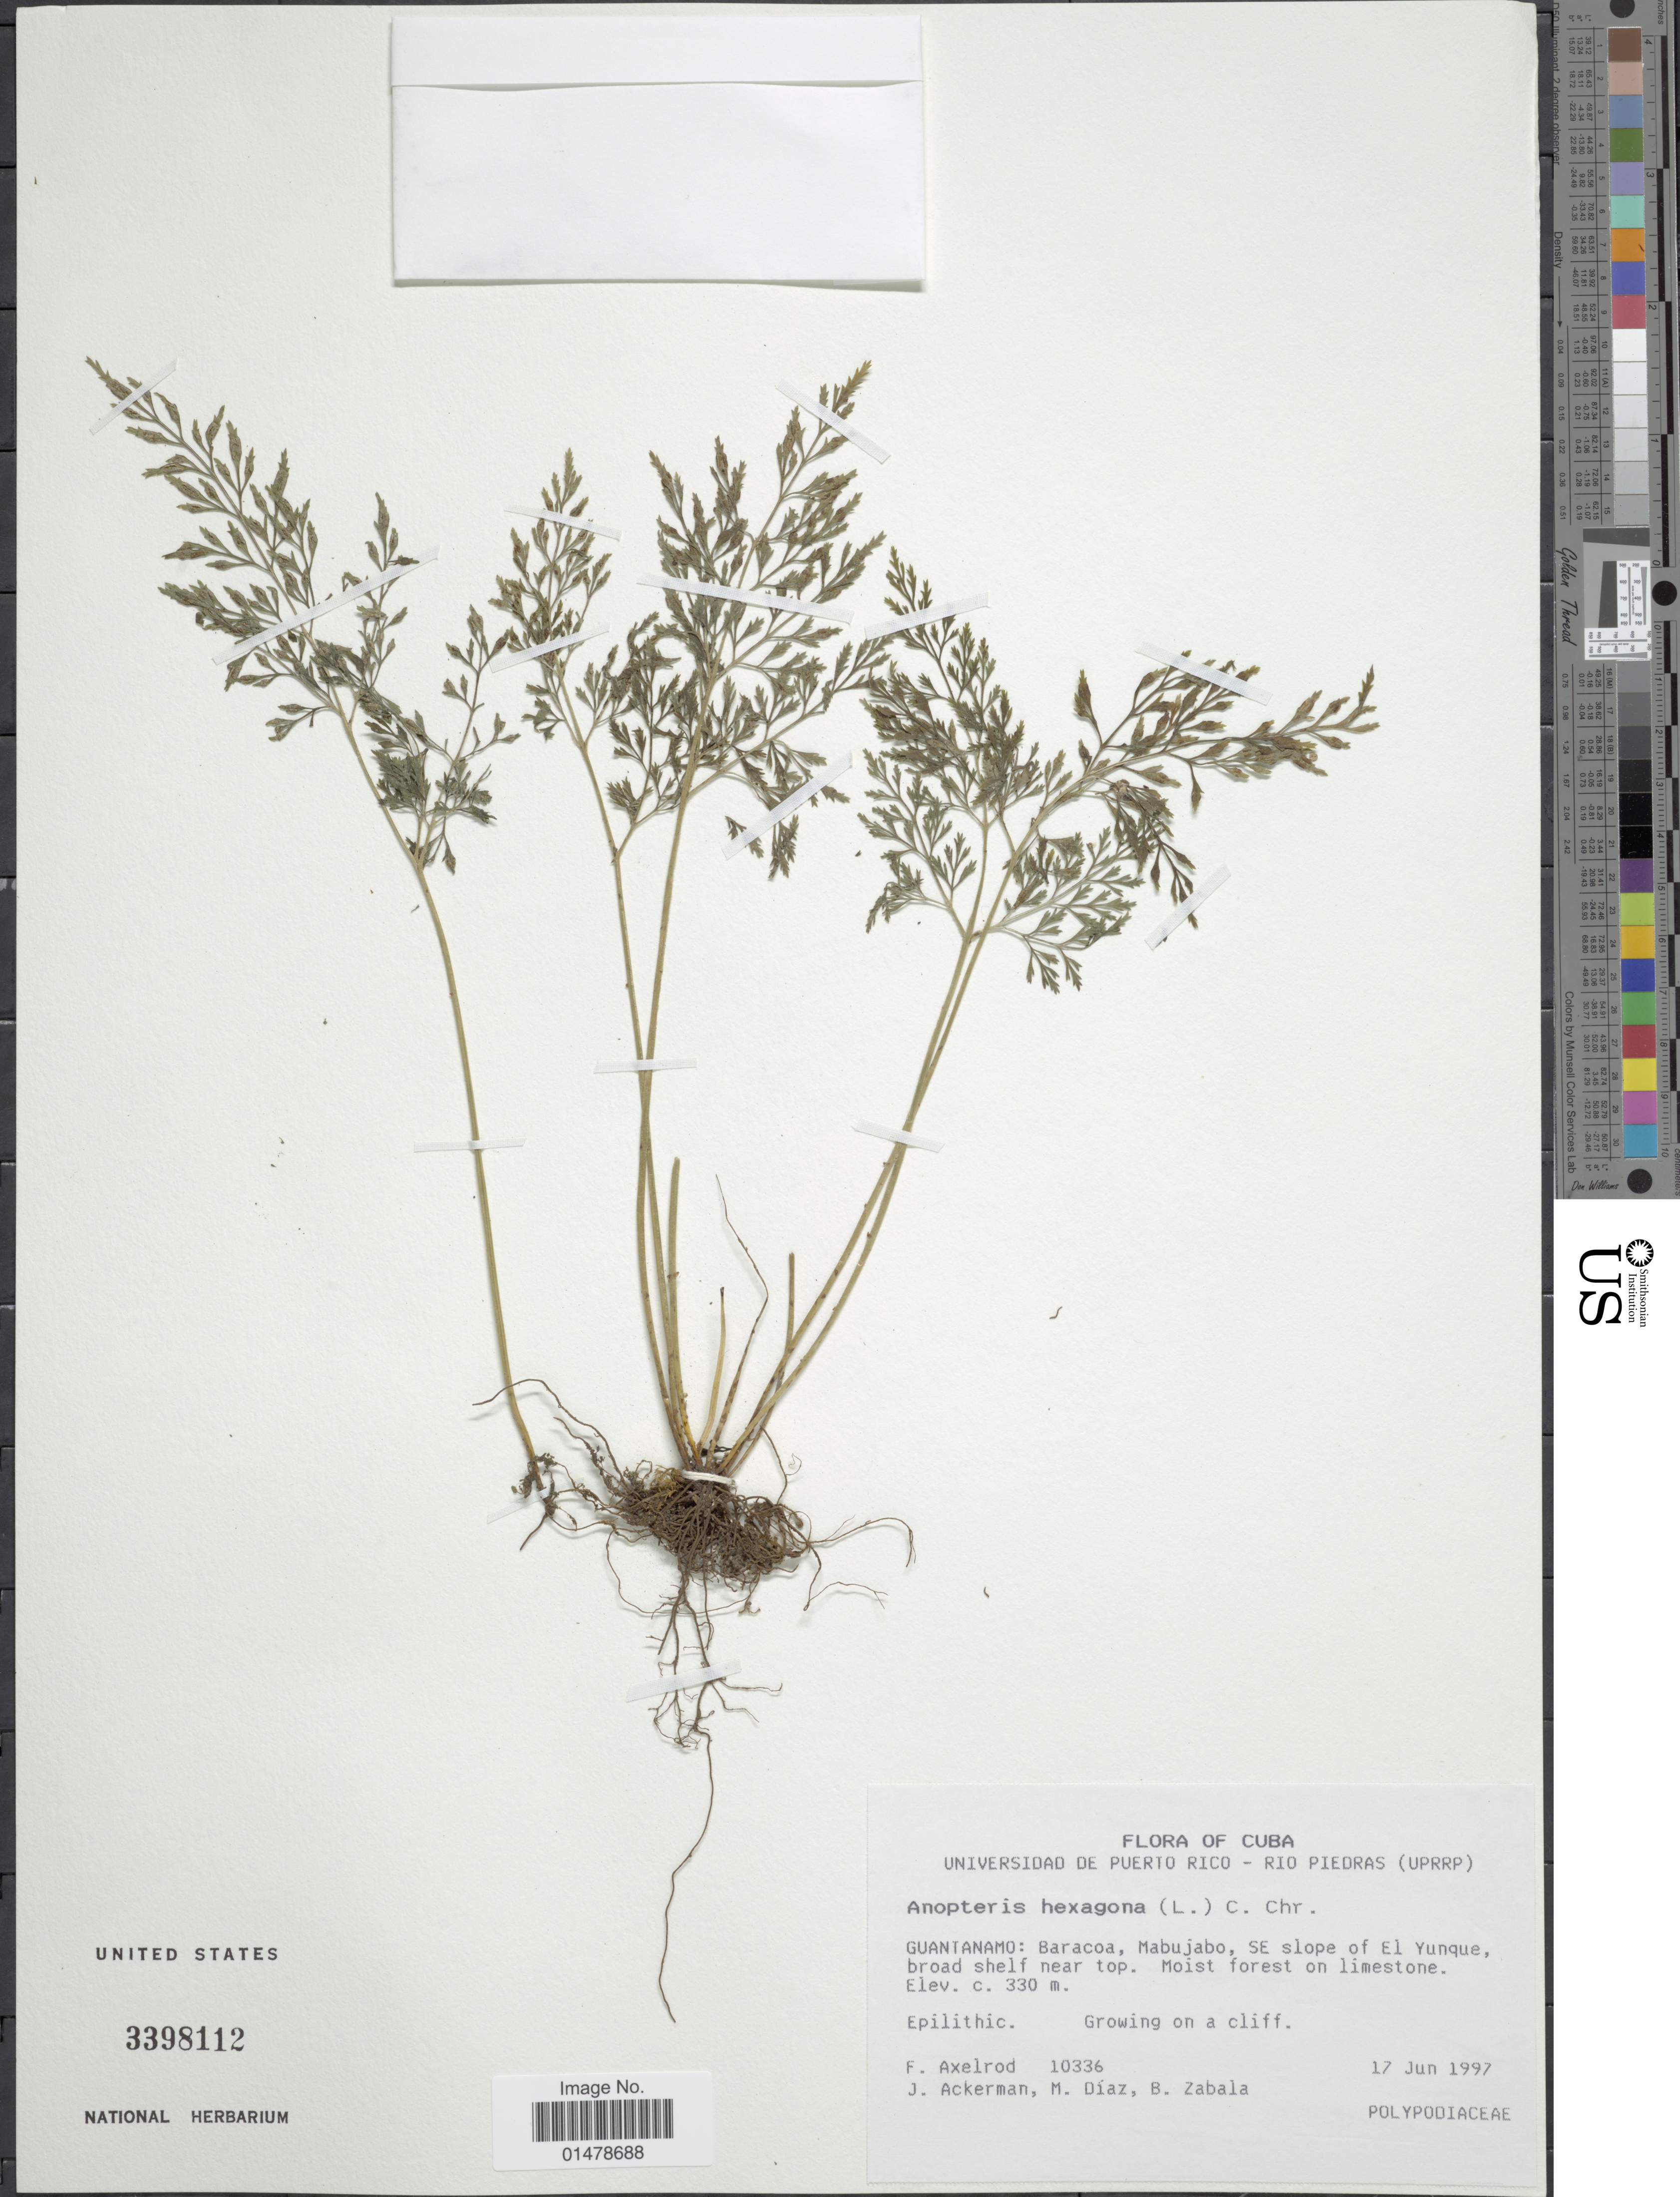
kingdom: Plantae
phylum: Tracheophyta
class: Polypodiopsida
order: Polypodiales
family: Pteridaceae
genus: Pteris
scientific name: Pteris hexagona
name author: (L.) Proctor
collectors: F. Axelrod, J. Ackerman, M. Diaz & B. Zabala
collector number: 10336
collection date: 1997-06-17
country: Cuba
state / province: Guantánamo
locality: Baracoa, Mabujabo, SE slope of El Yunque, broad shelf near top.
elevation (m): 330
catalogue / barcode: US 3398112